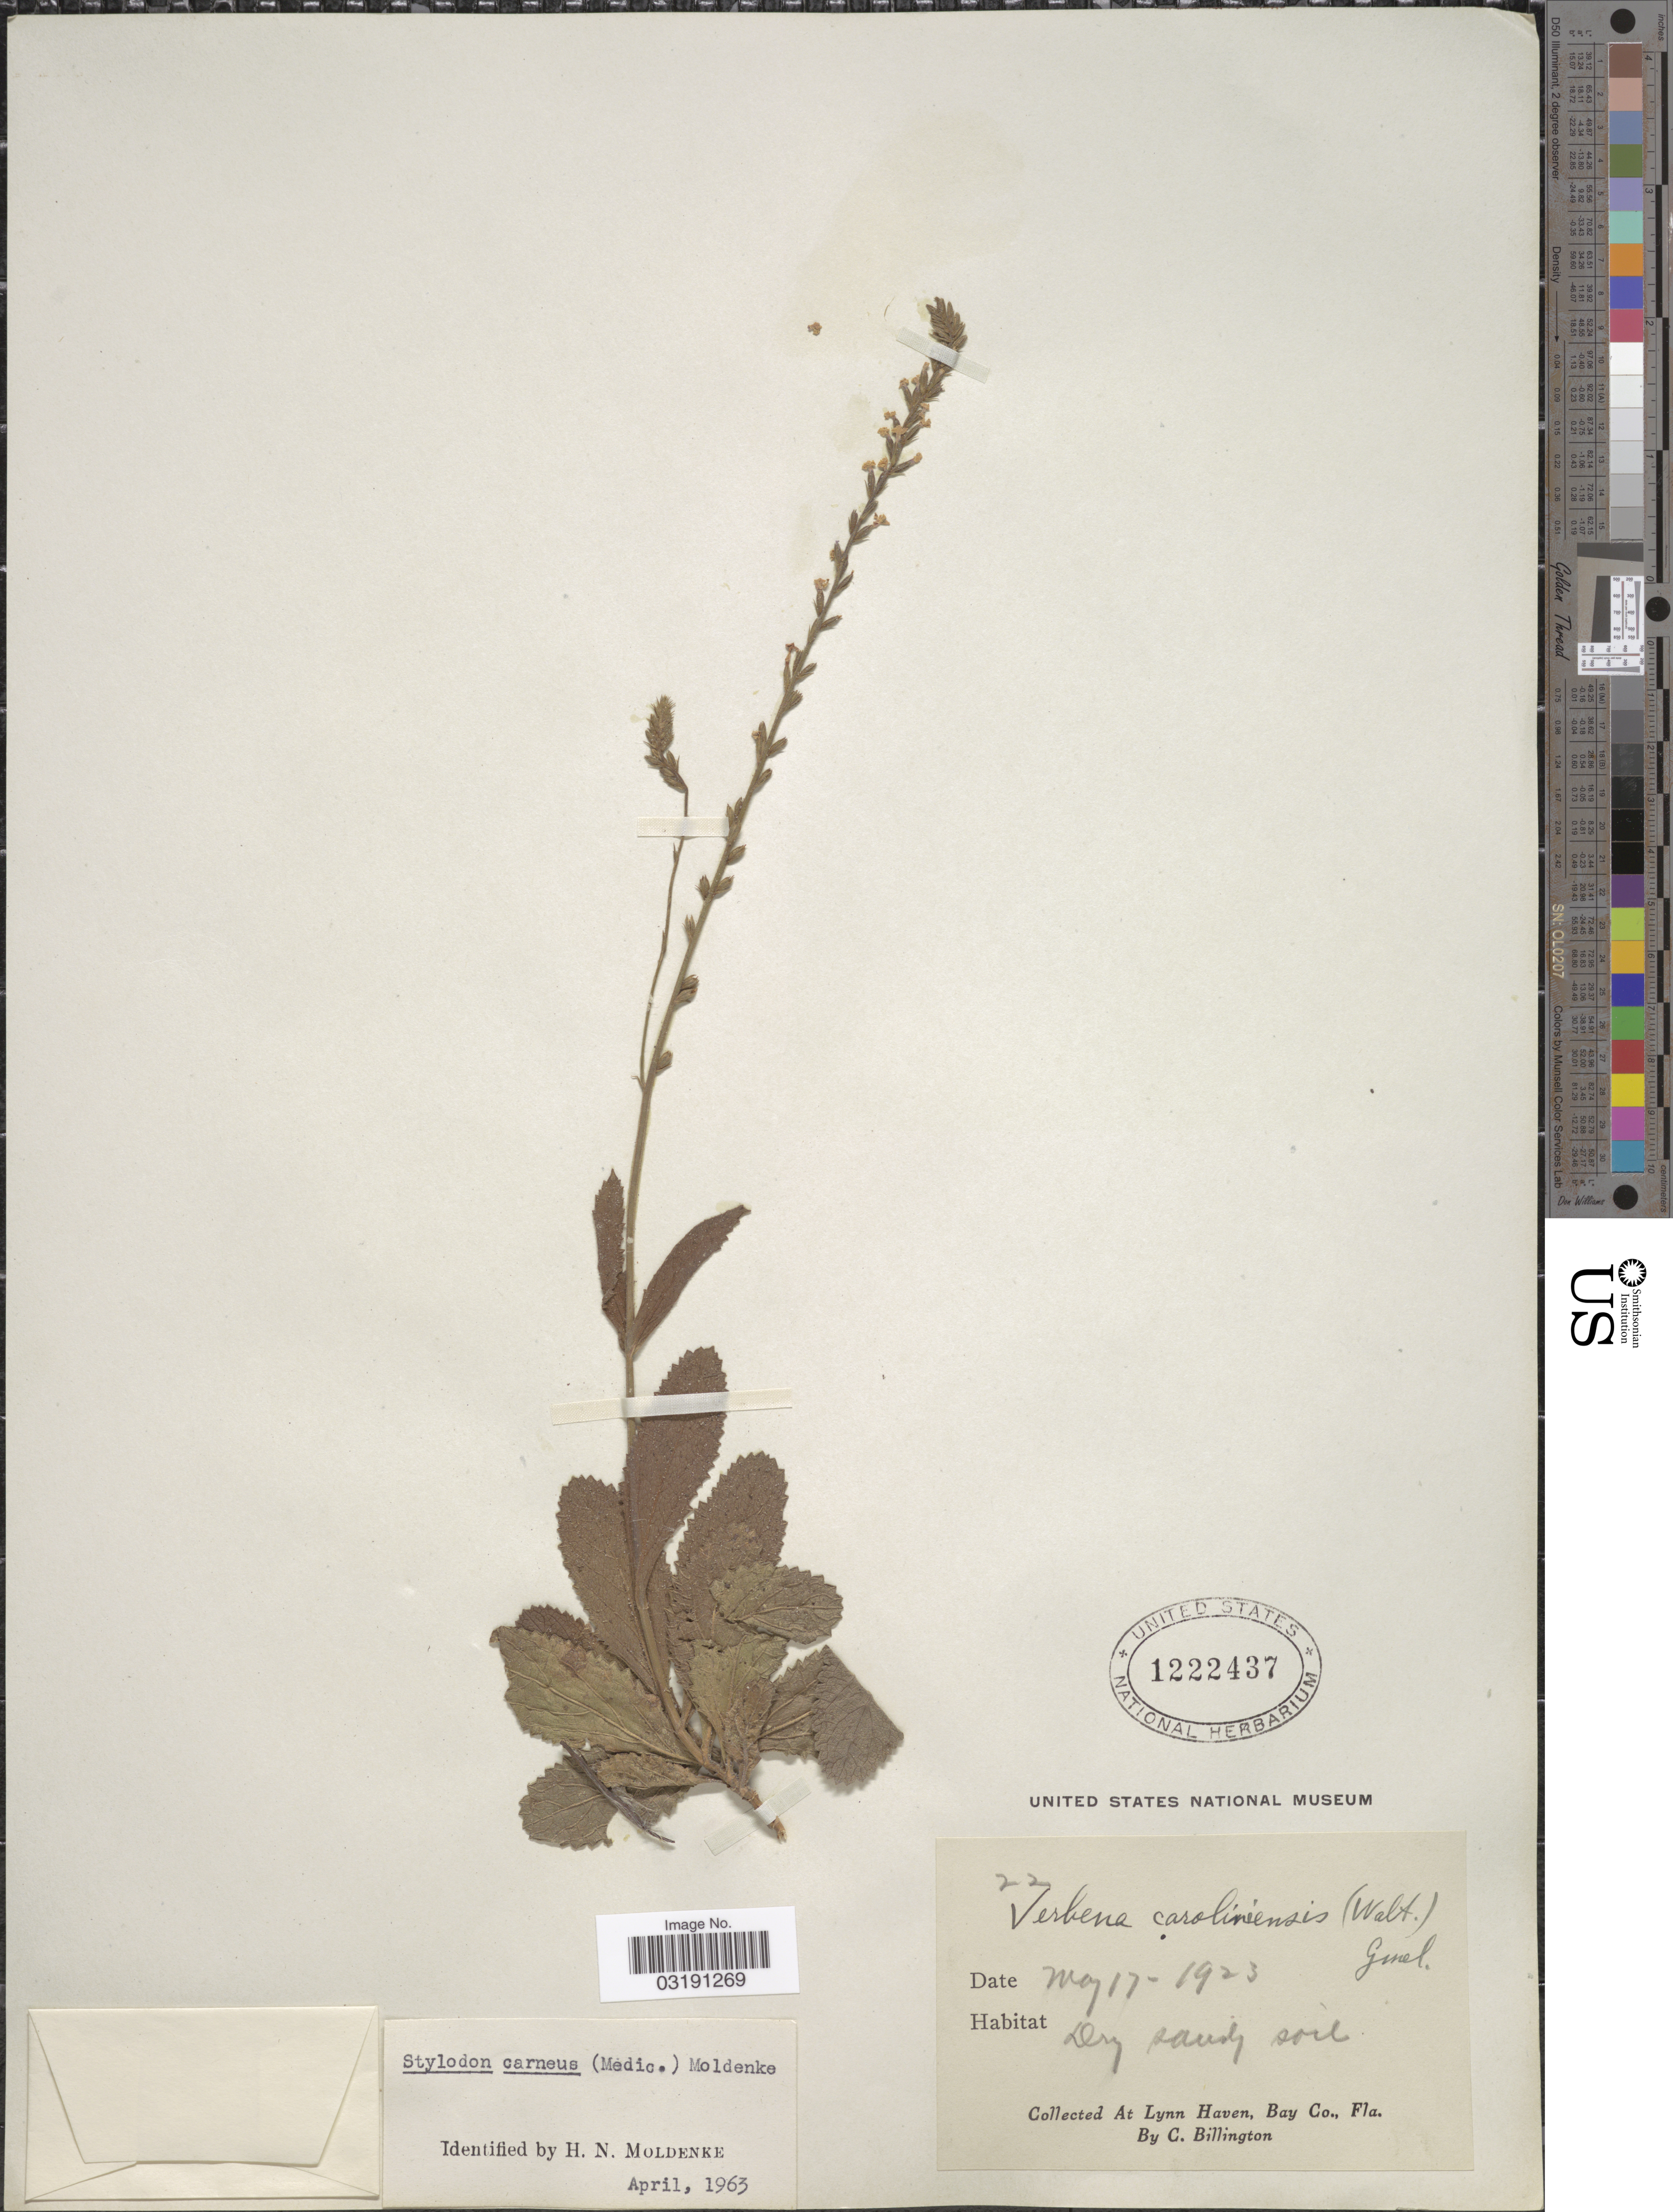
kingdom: Plantae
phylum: Tracheophyta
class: Magnoliopsida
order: Lamiales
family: Verbenaceae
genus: Verbena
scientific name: Verbena carnea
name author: Medik.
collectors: C. Billington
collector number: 22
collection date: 1923-05-17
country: United States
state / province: Florida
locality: At Lynn Haven, Bay Co.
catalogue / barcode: US 1222437